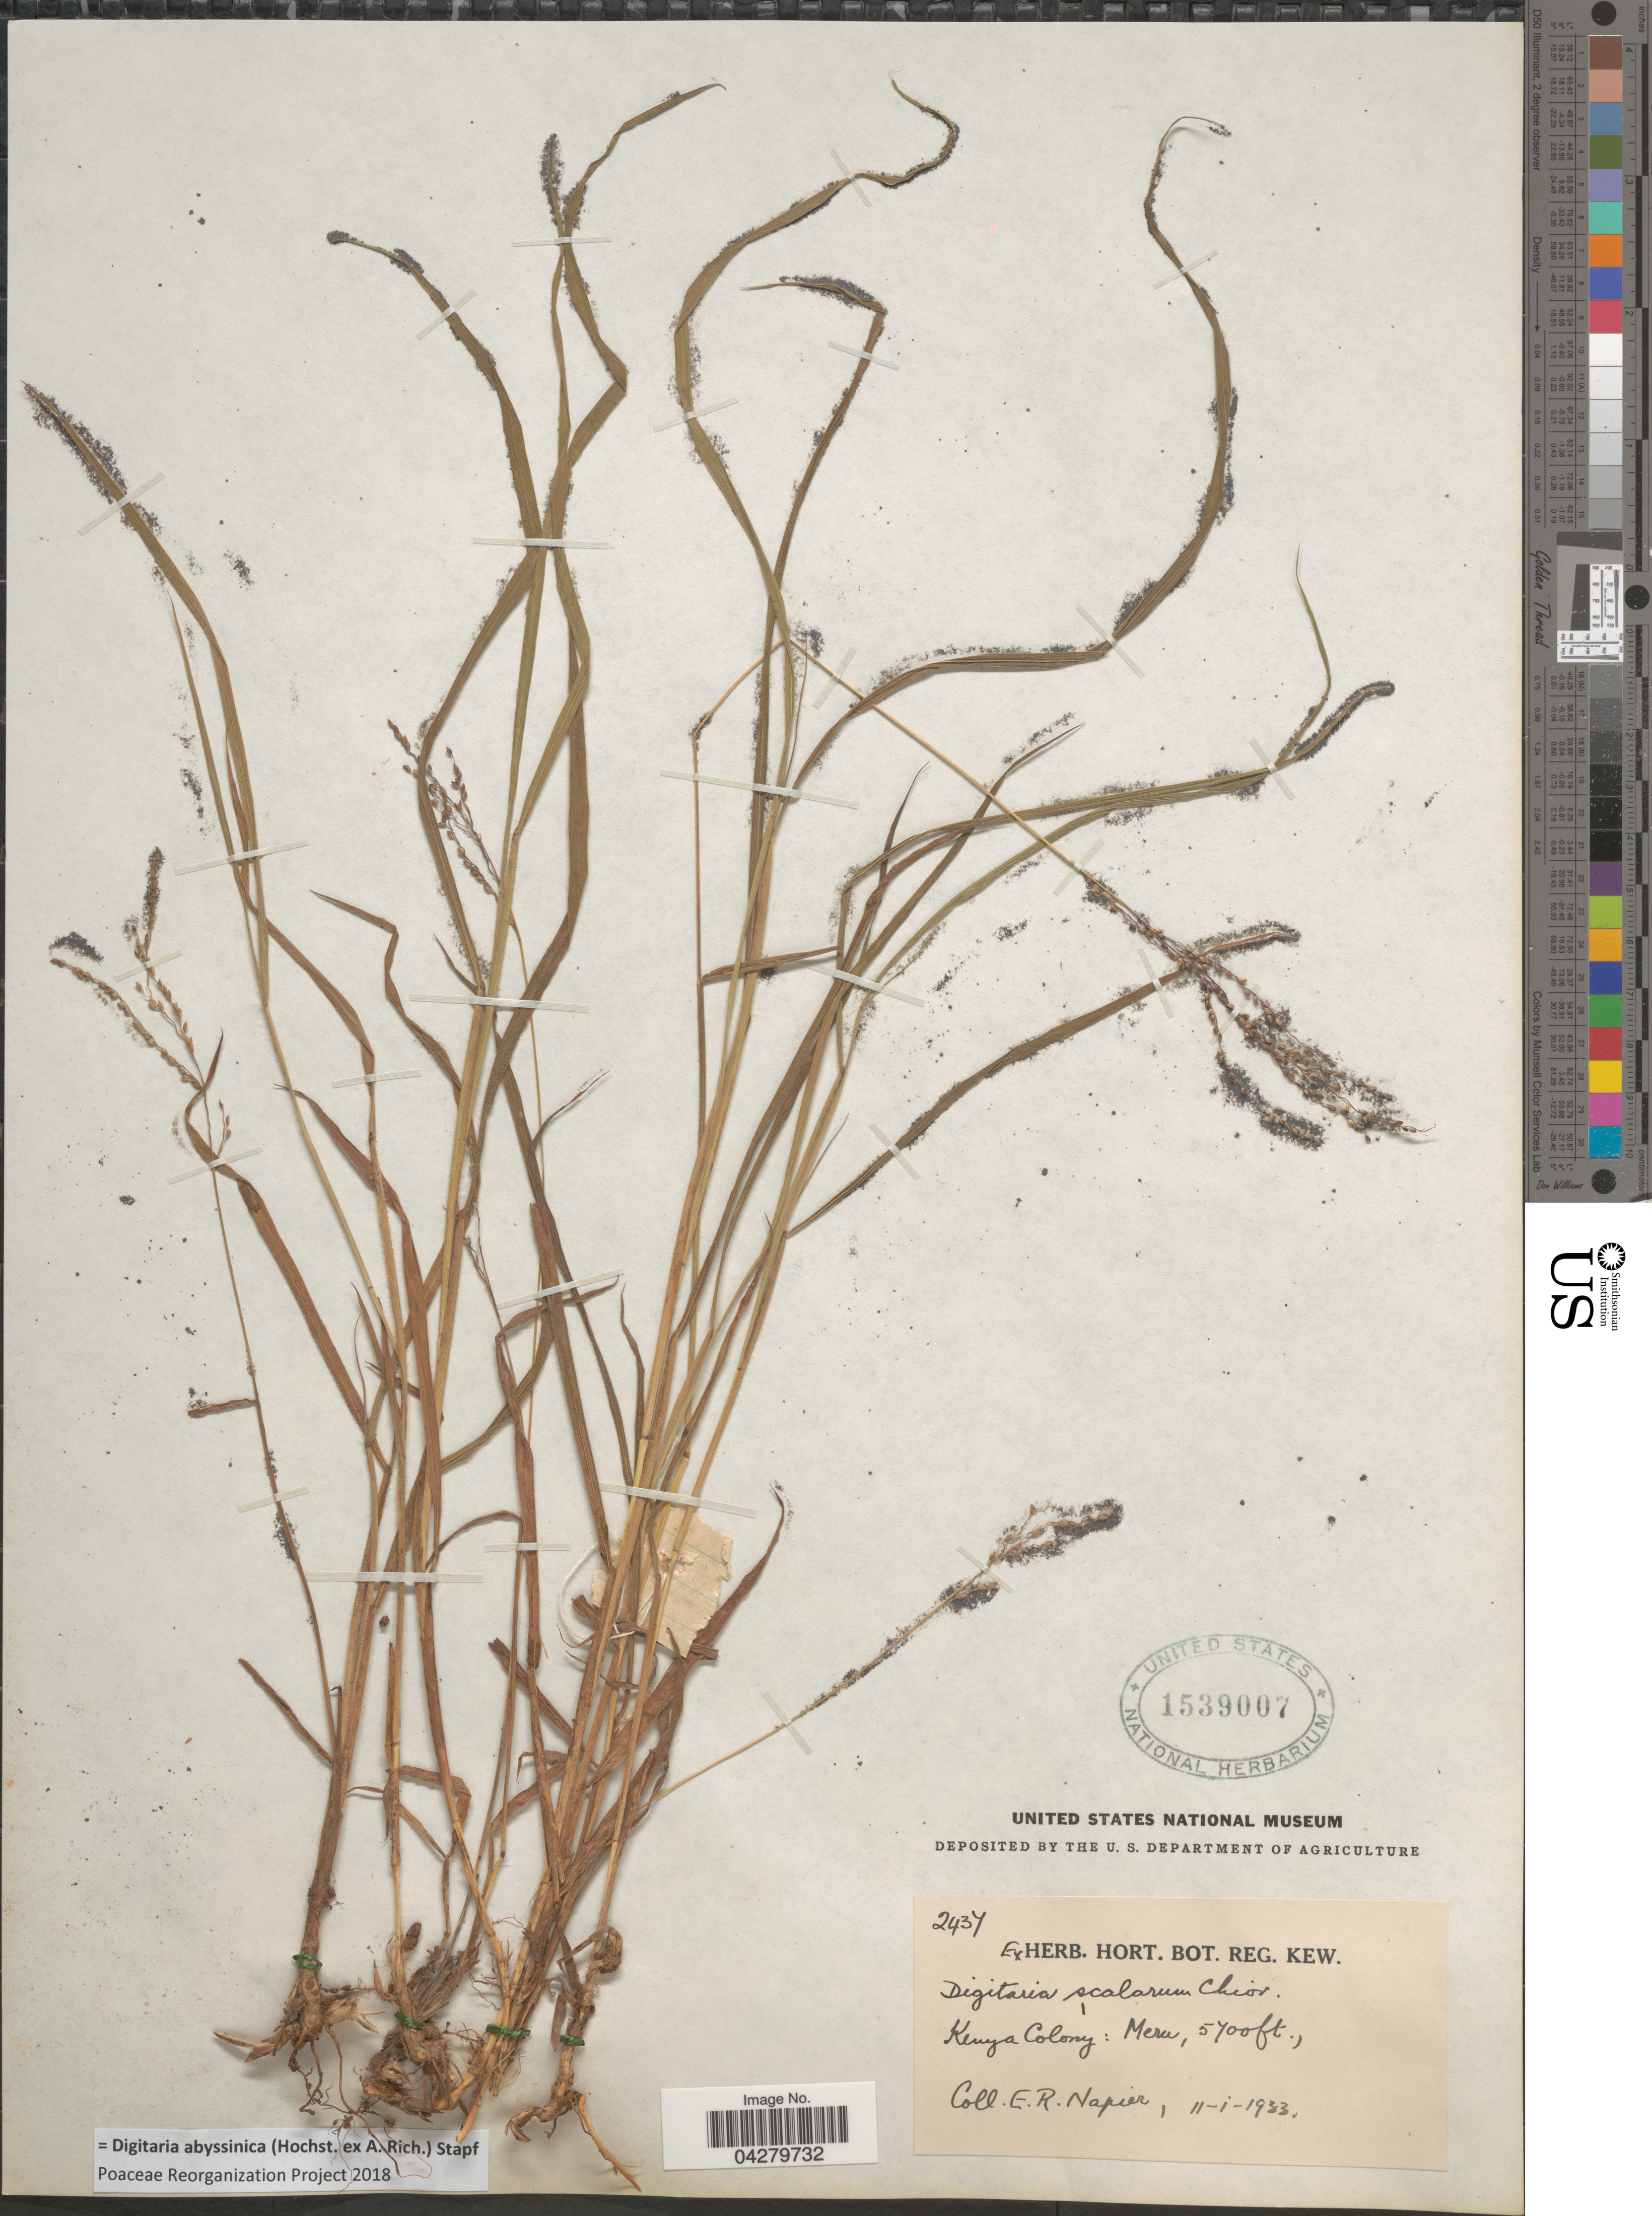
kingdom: Plantae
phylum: Tracheophyta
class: Liliopsida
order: Poales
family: Poaceae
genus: Digitaria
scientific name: Digitaria abyssinica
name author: (Hochst. ex Rich.) Stapf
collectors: E. Napier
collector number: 2437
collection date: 1933-01-11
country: Kenya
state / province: Meru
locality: Kenya Colony.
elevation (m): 1737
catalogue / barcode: US 1539007